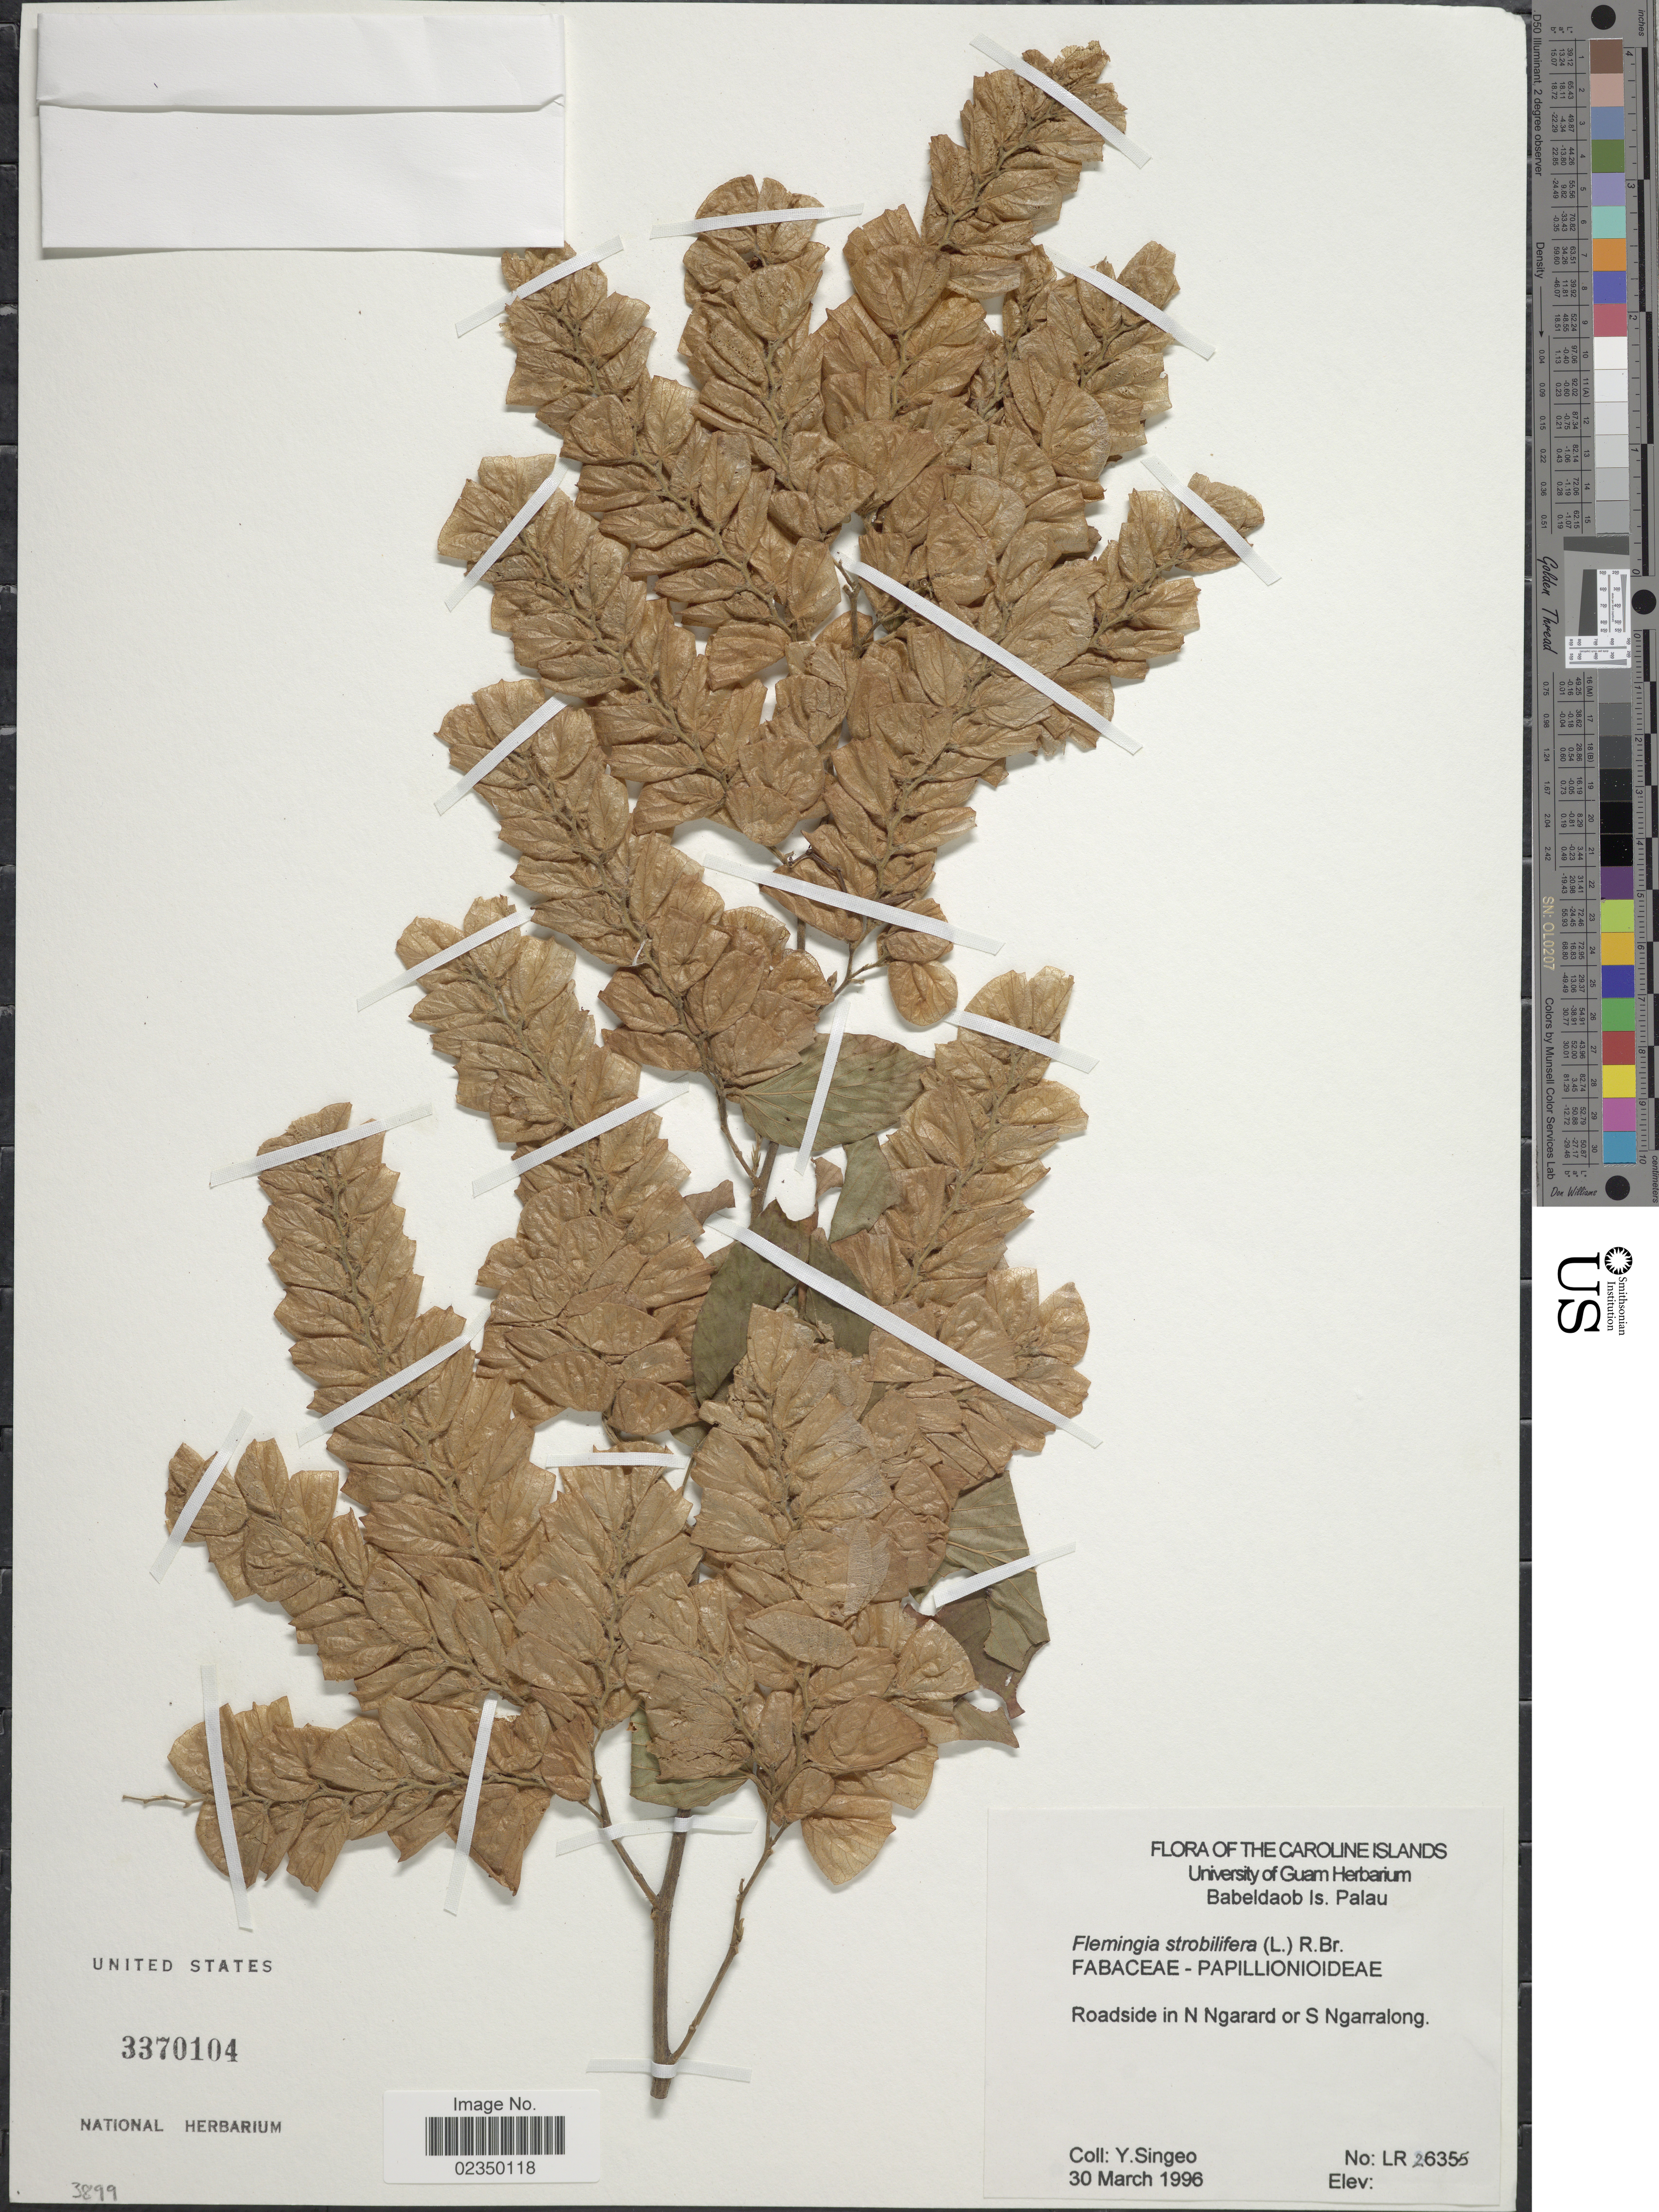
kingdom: Plantae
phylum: Tracheophyta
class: Magnoliopsida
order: Fabales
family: Fabaceae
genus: Flemingia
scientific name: Flemingia strobilifera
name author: (L.) W.T. Aiton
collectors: Y. Singeo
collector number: LR26355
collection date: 1996-03-30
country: Guam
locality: Caroline Islands, Roadside in N Ngarard or S Ngarralong.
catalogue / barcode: US 3370104